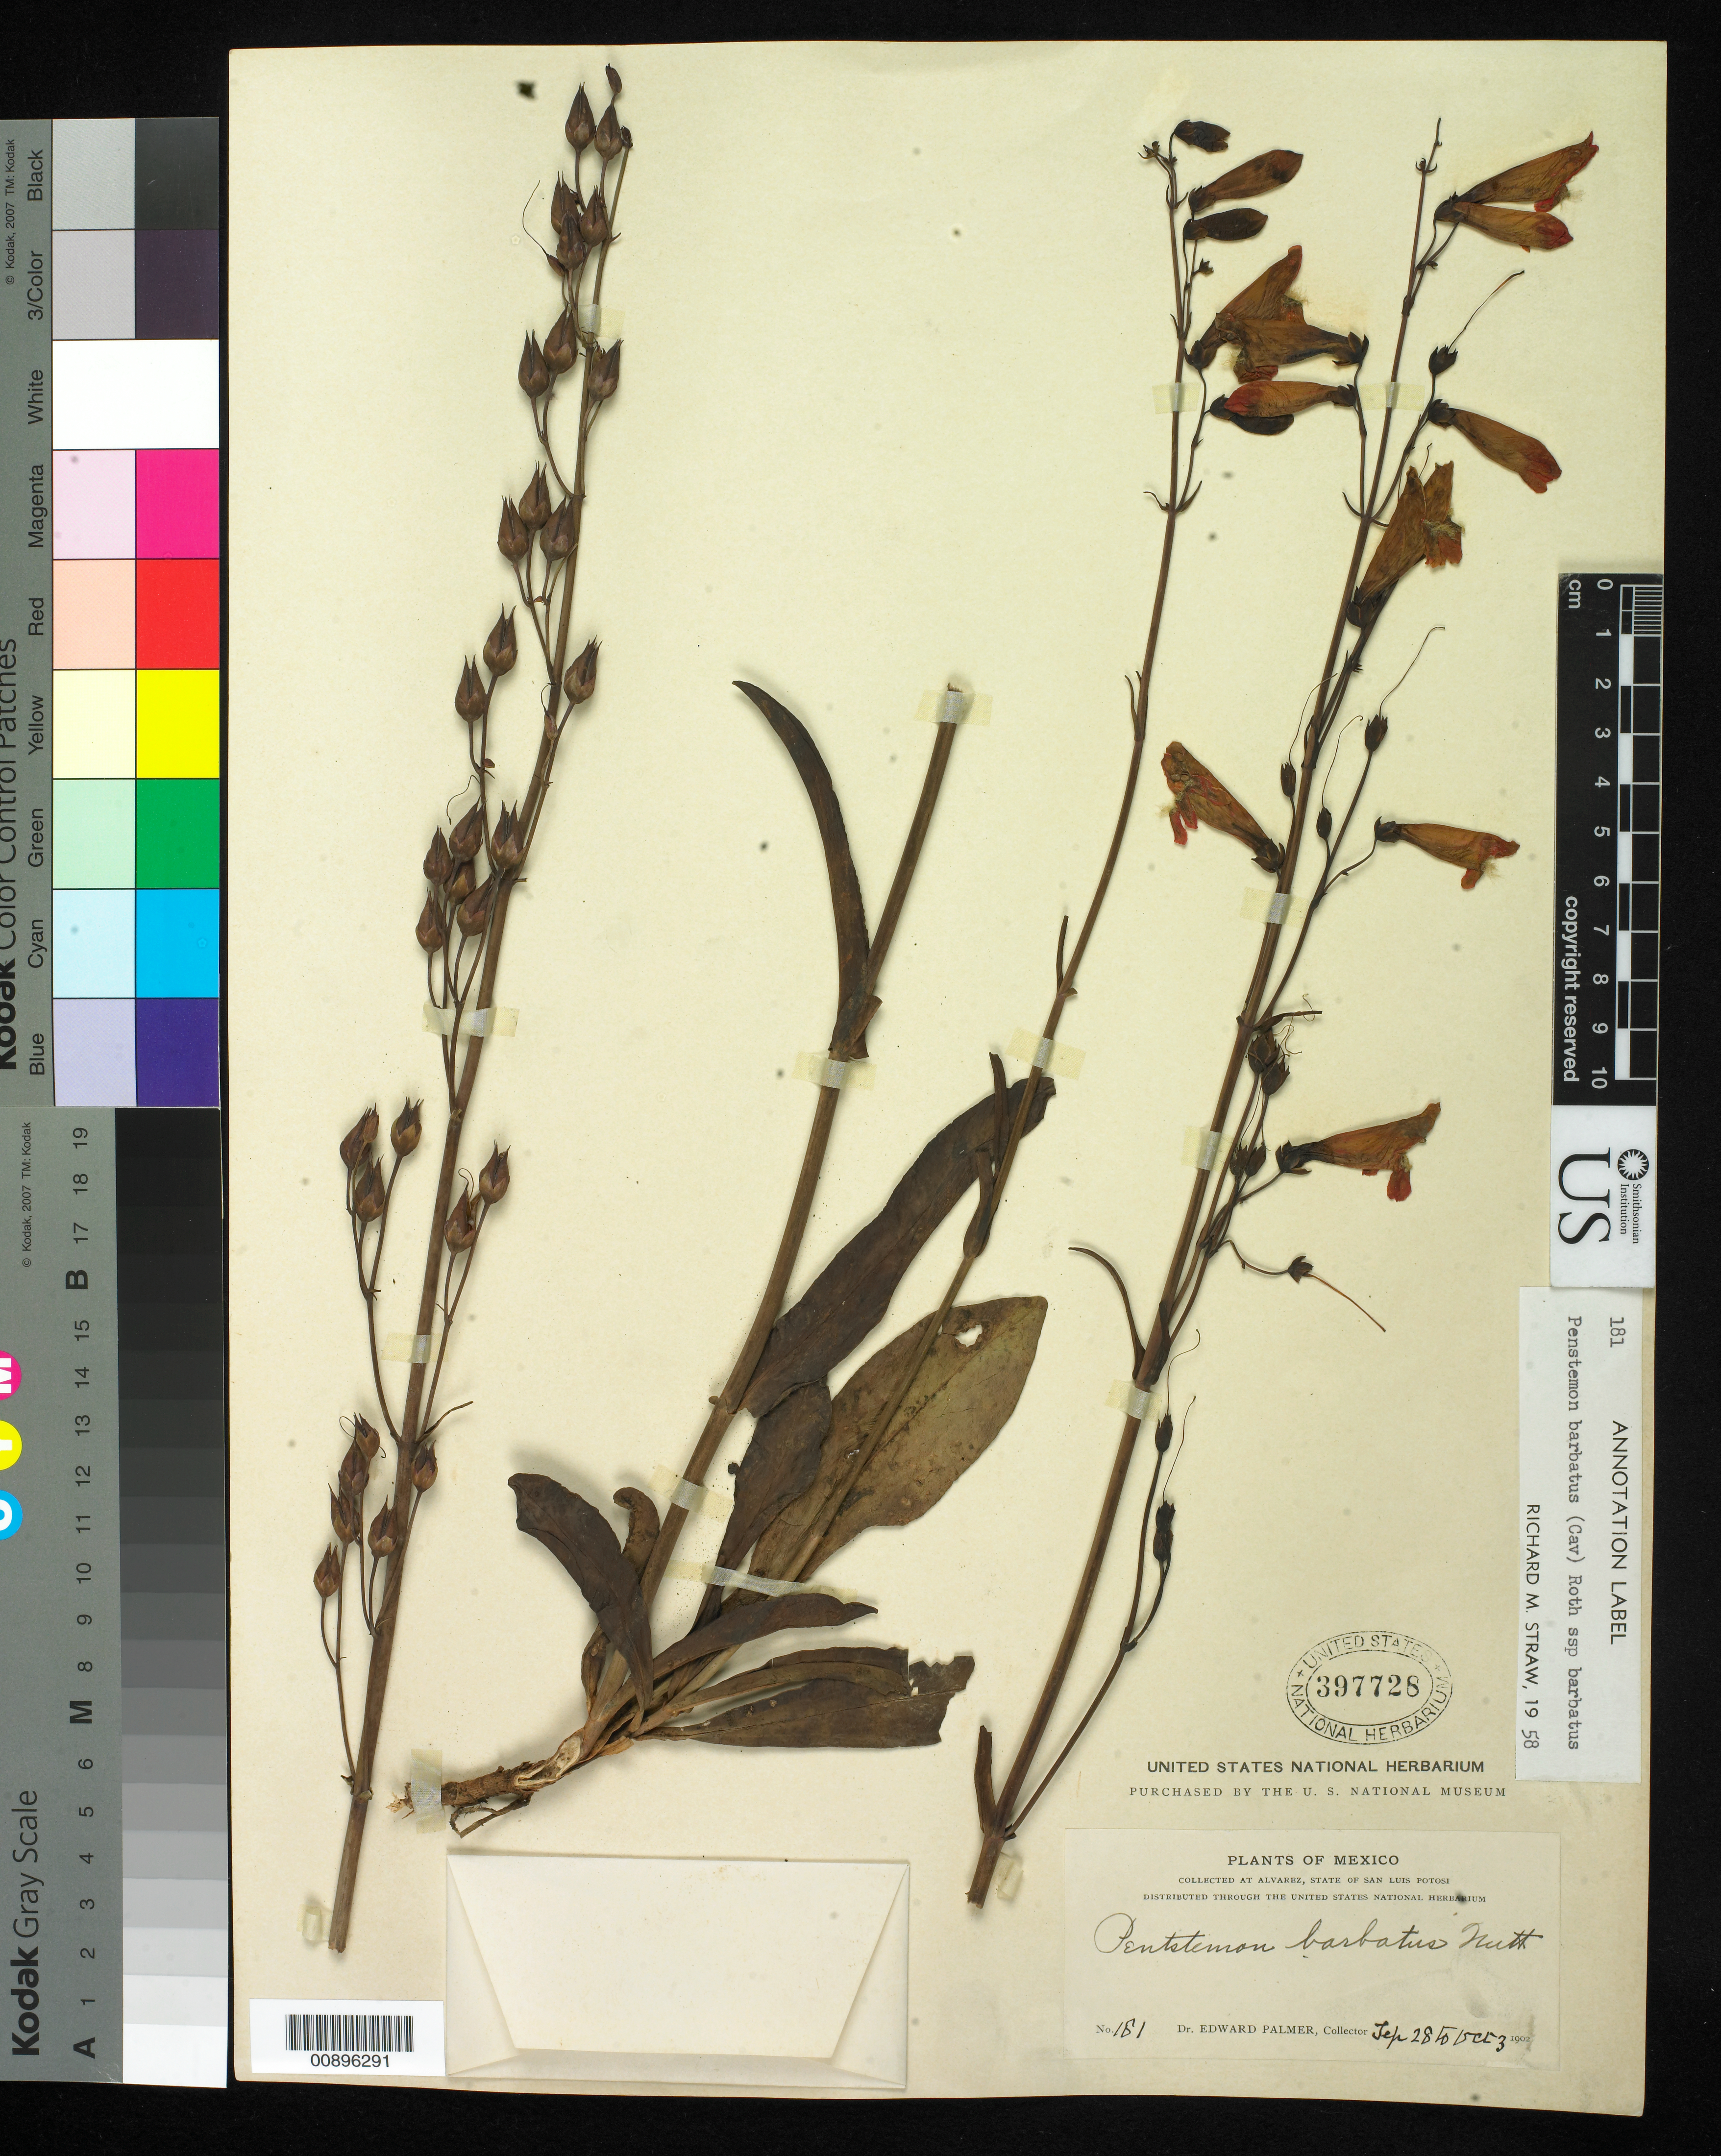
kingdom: Plantae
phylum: Tracheophyta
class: Magnoliopsida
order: Lamiales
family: Plantaginaceae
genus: Penstemon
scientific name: Penstemon barbatus subsp. barbatus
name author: (Cav.) Roth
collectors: E. Palmer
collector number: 181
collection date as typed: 28 Sep 1902 to 03 Oct 1902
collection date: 1902-09-28/1902-10-03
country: Mexico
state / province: San Luis Potosí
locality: Alvarez, San Luis Potosí.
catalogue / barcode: US 397728